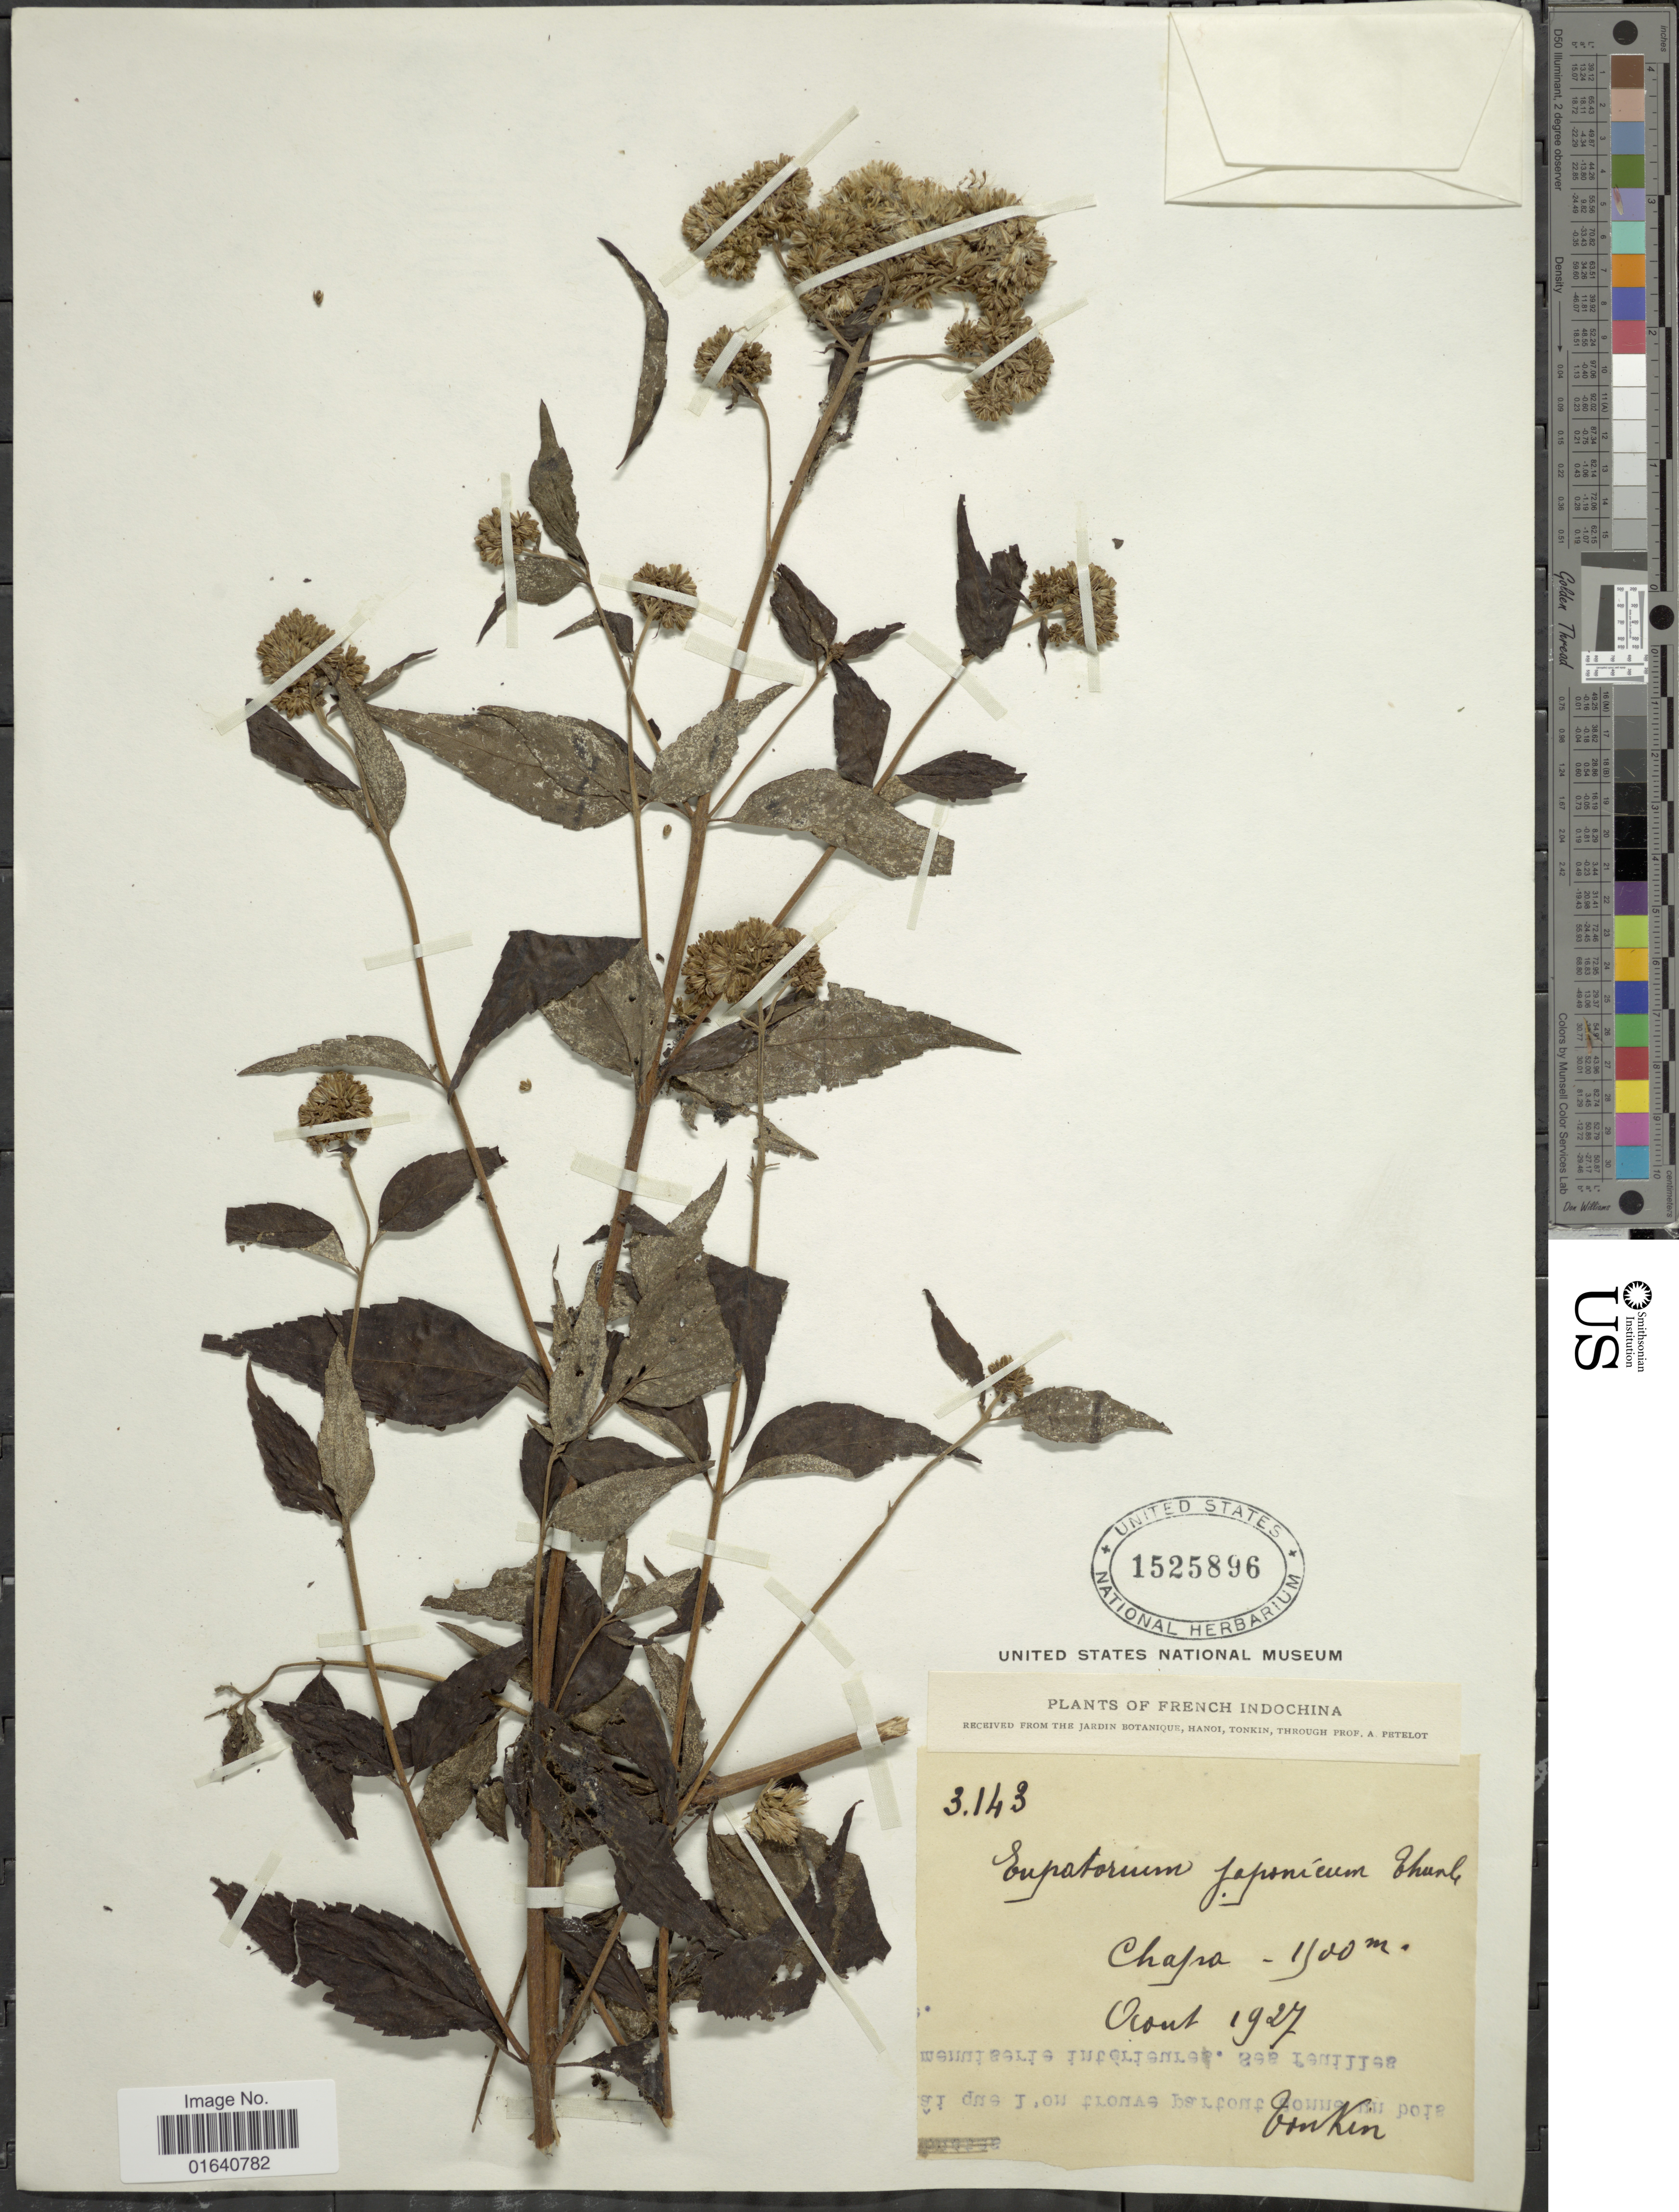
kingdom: Plantae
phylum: Tracheophyta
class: Magnoliopsida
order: Asterales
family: Asteraceae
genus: Eupatorium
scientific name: Eupatorium japonicum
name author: Thunb.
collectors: A. Petelot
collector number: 3143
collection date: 1927-08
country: Vietnam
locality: Chapa, Tonkin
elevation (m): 1500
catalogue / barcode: US 1525896